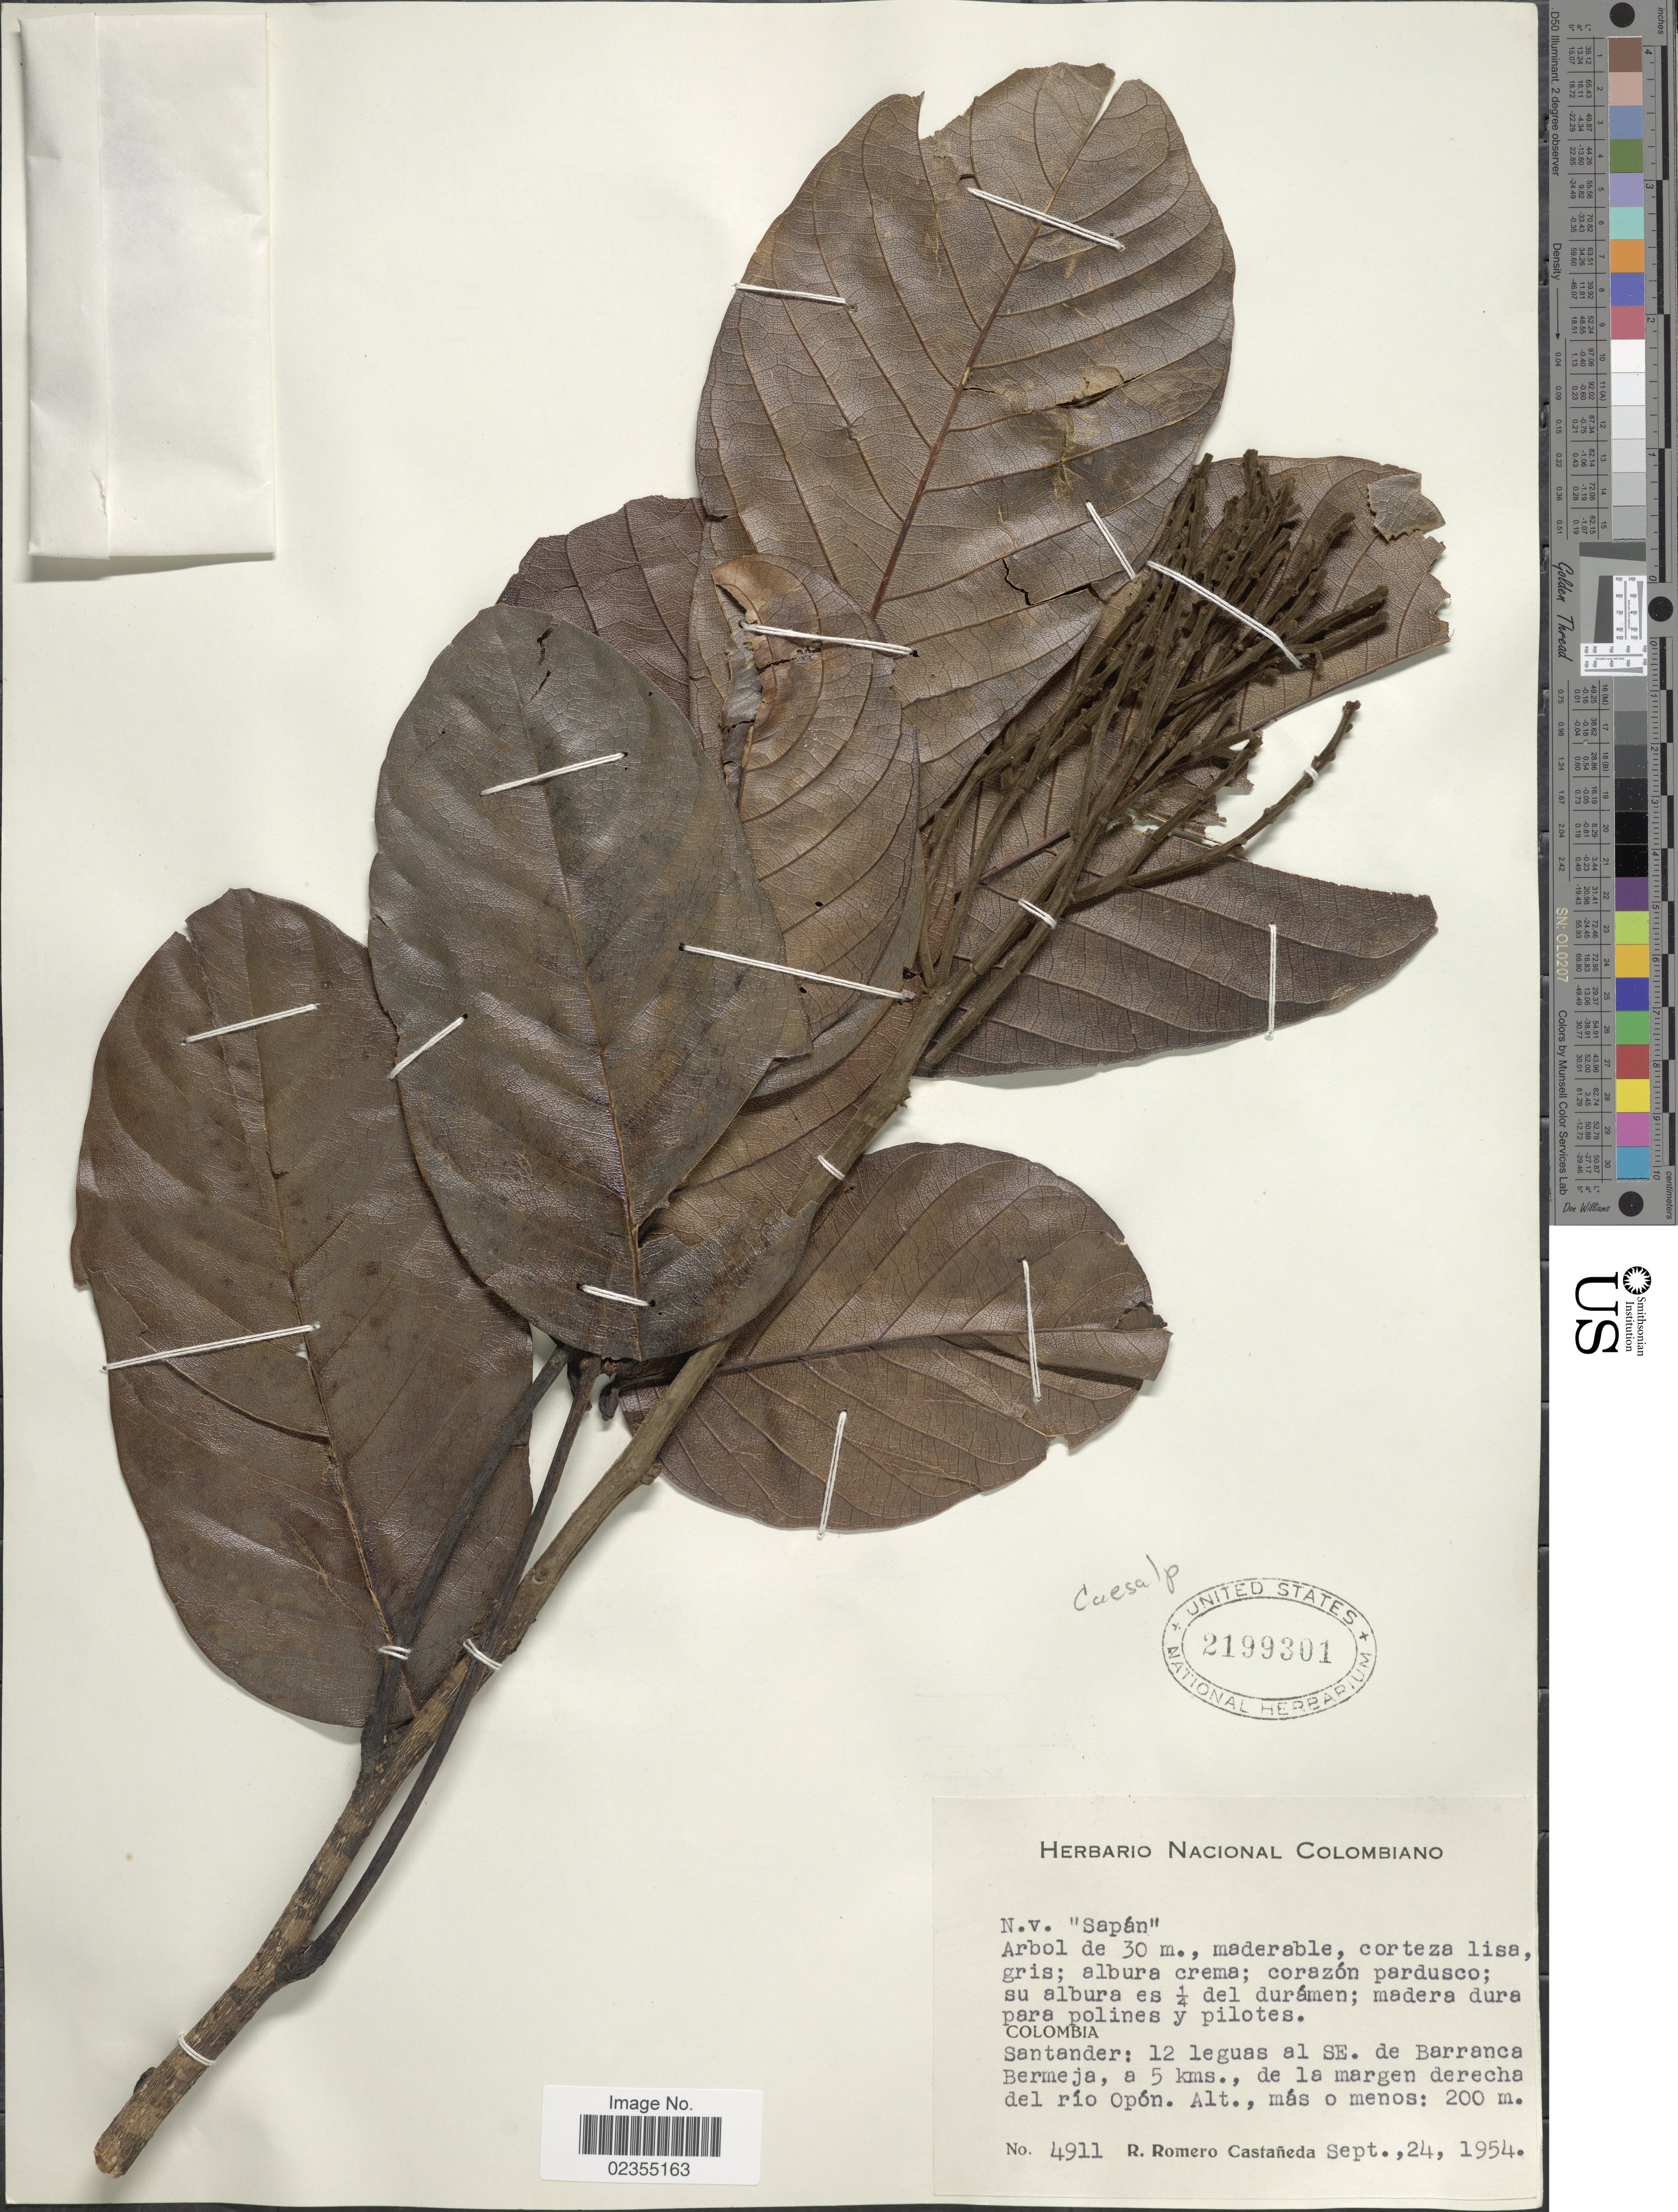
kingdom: Plantae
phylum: Tracheophyta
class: Magnoliopsida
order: Fabales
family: Fabaceae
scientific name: Cabari sp.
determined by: Trujillo, A. M.; Londoño-Echeverri, Y.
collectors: R. Romero Castañeda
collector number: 4911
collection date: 1954-09-24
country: Colombia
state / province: Santander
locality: Santander: 12 leguas al SE. de Barranca Bermeja, a 5 kms., de la margen derecha del río Opón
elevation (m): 200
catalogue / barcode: US 2199301